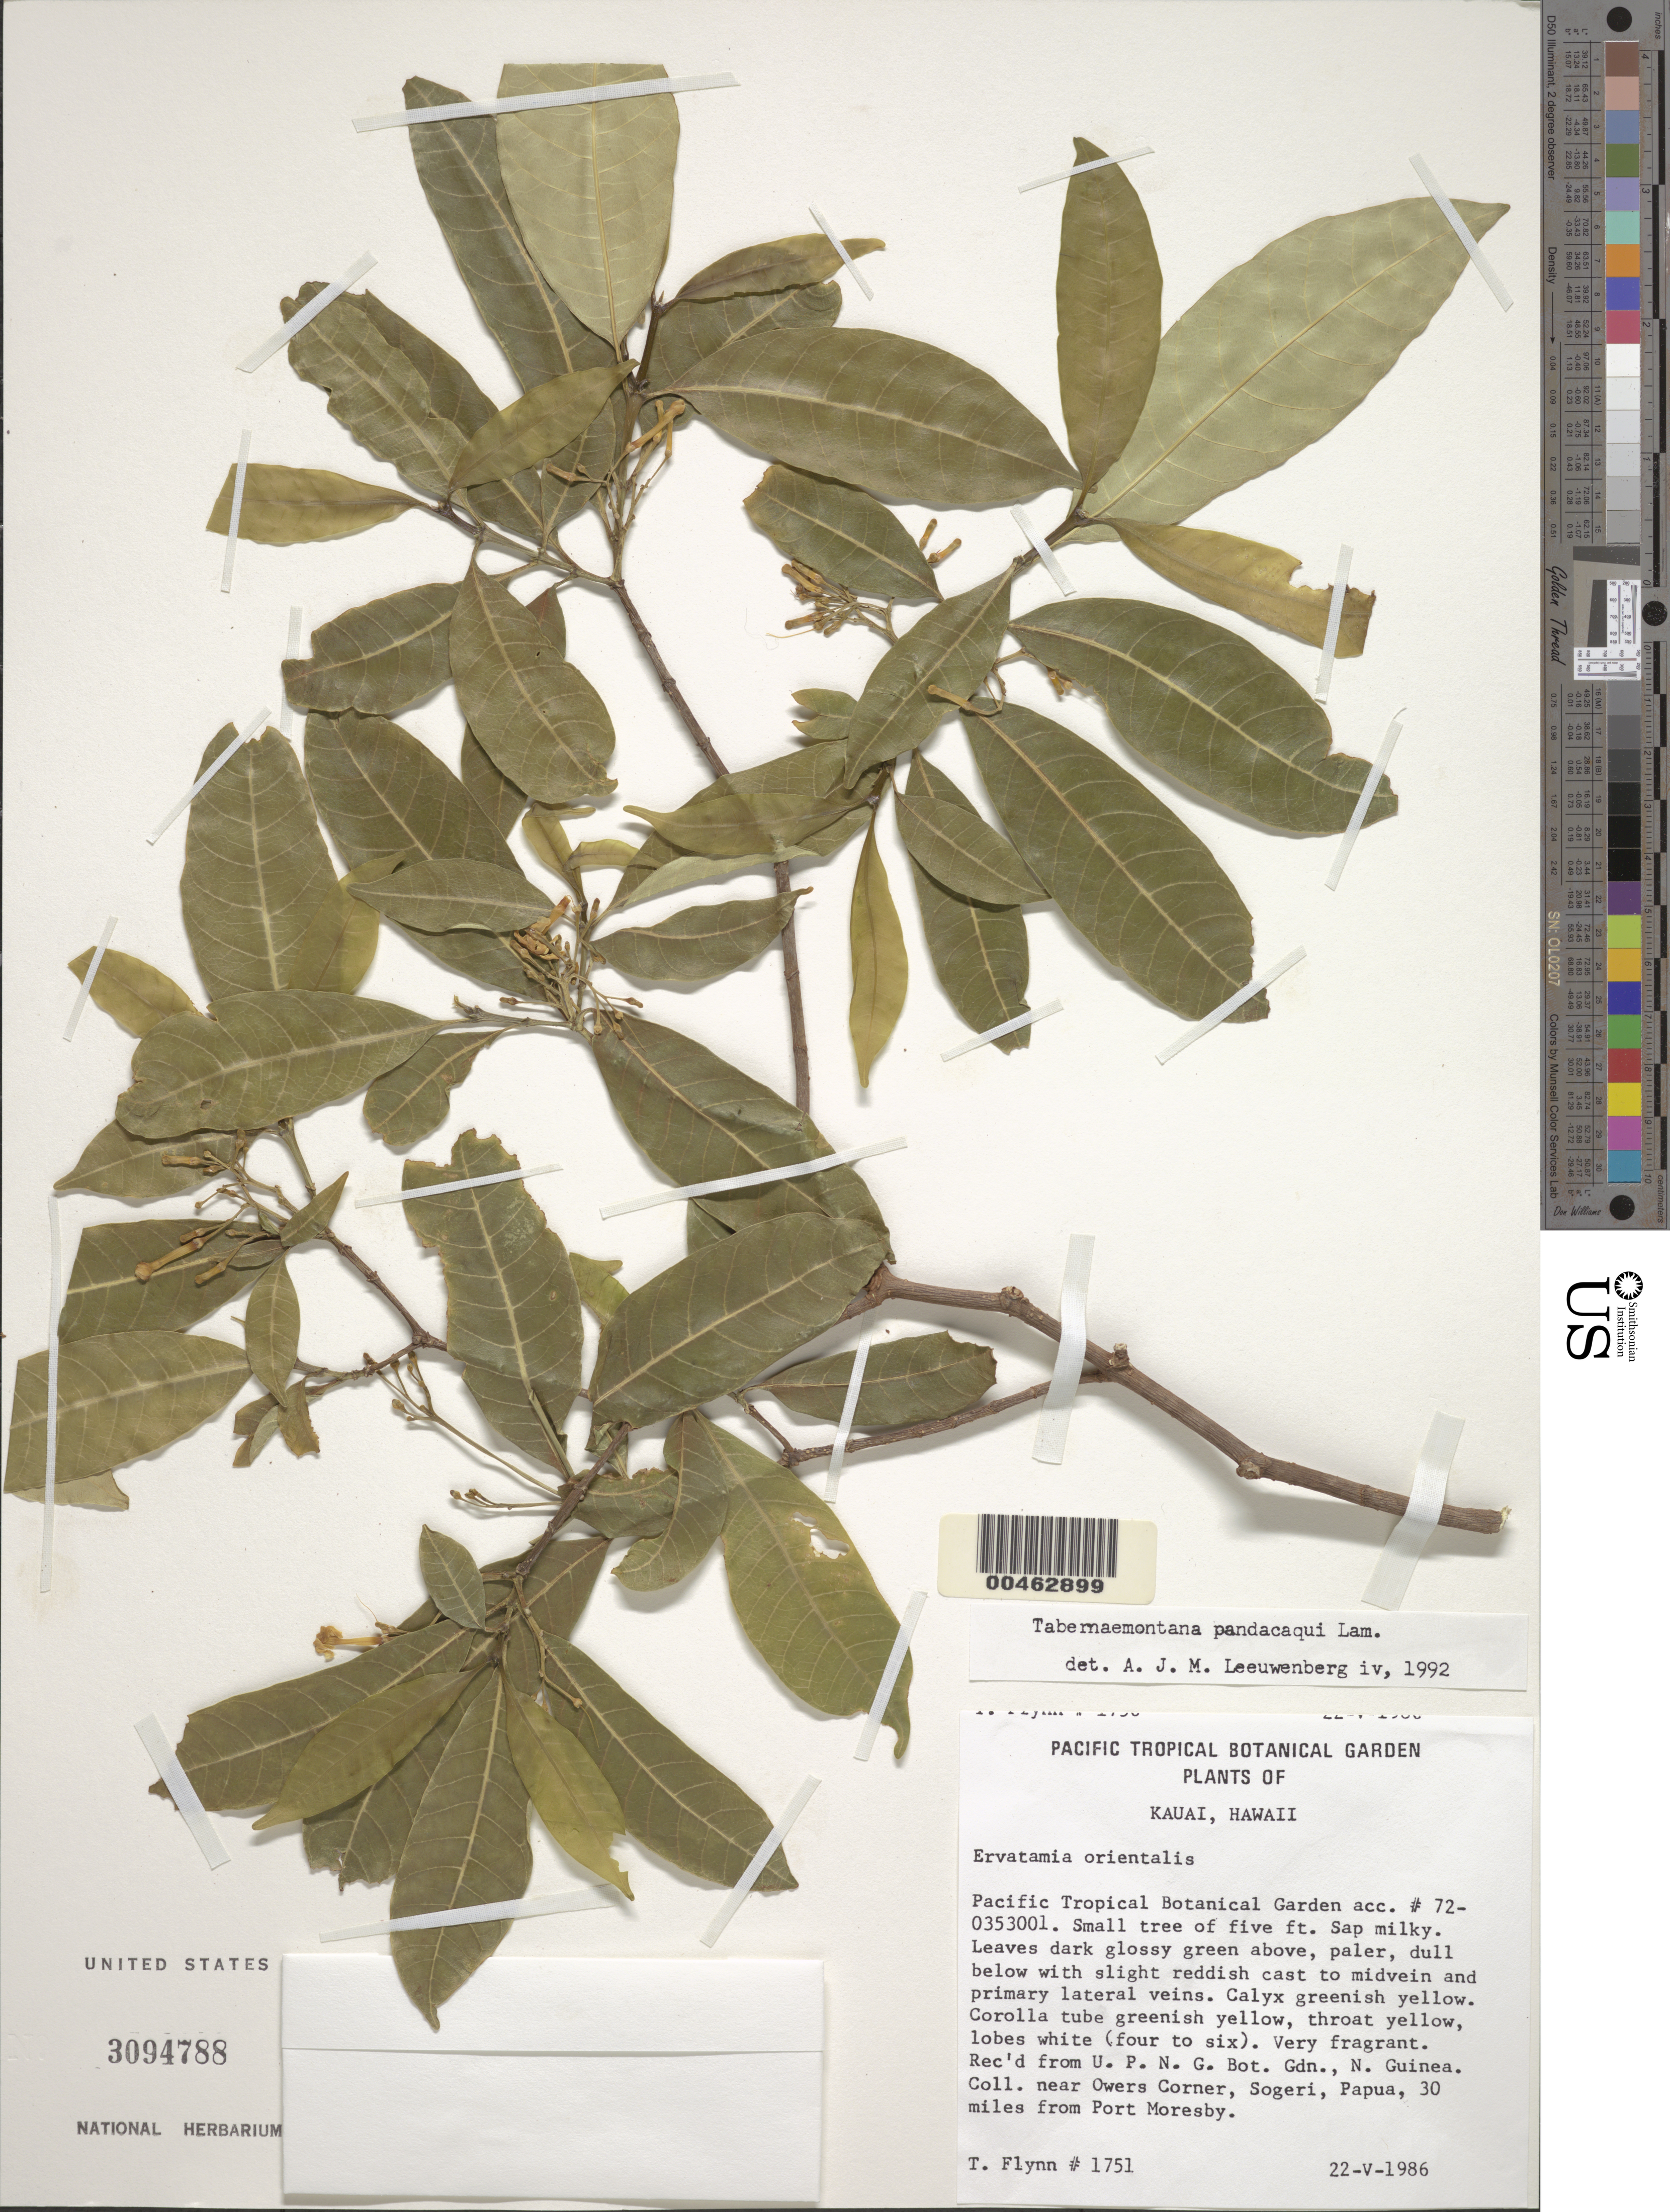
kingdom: Plantae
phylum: Tracheophyta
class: Magnoliopsida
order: Gentianales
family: Apocynaceae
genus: Tabernaemontana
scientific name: Tabernaemontana pandacaqui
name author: Poir.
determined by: Leeuwenberg, A. J. M.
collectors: T. W. Flynn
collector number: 1751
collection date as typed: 22 May 1986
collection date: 1986-05-22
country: United States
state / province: Hawaii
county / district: Kauai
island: Kaua'i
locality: Pacific Tropical Botanical Garden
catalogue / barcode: US 3094788